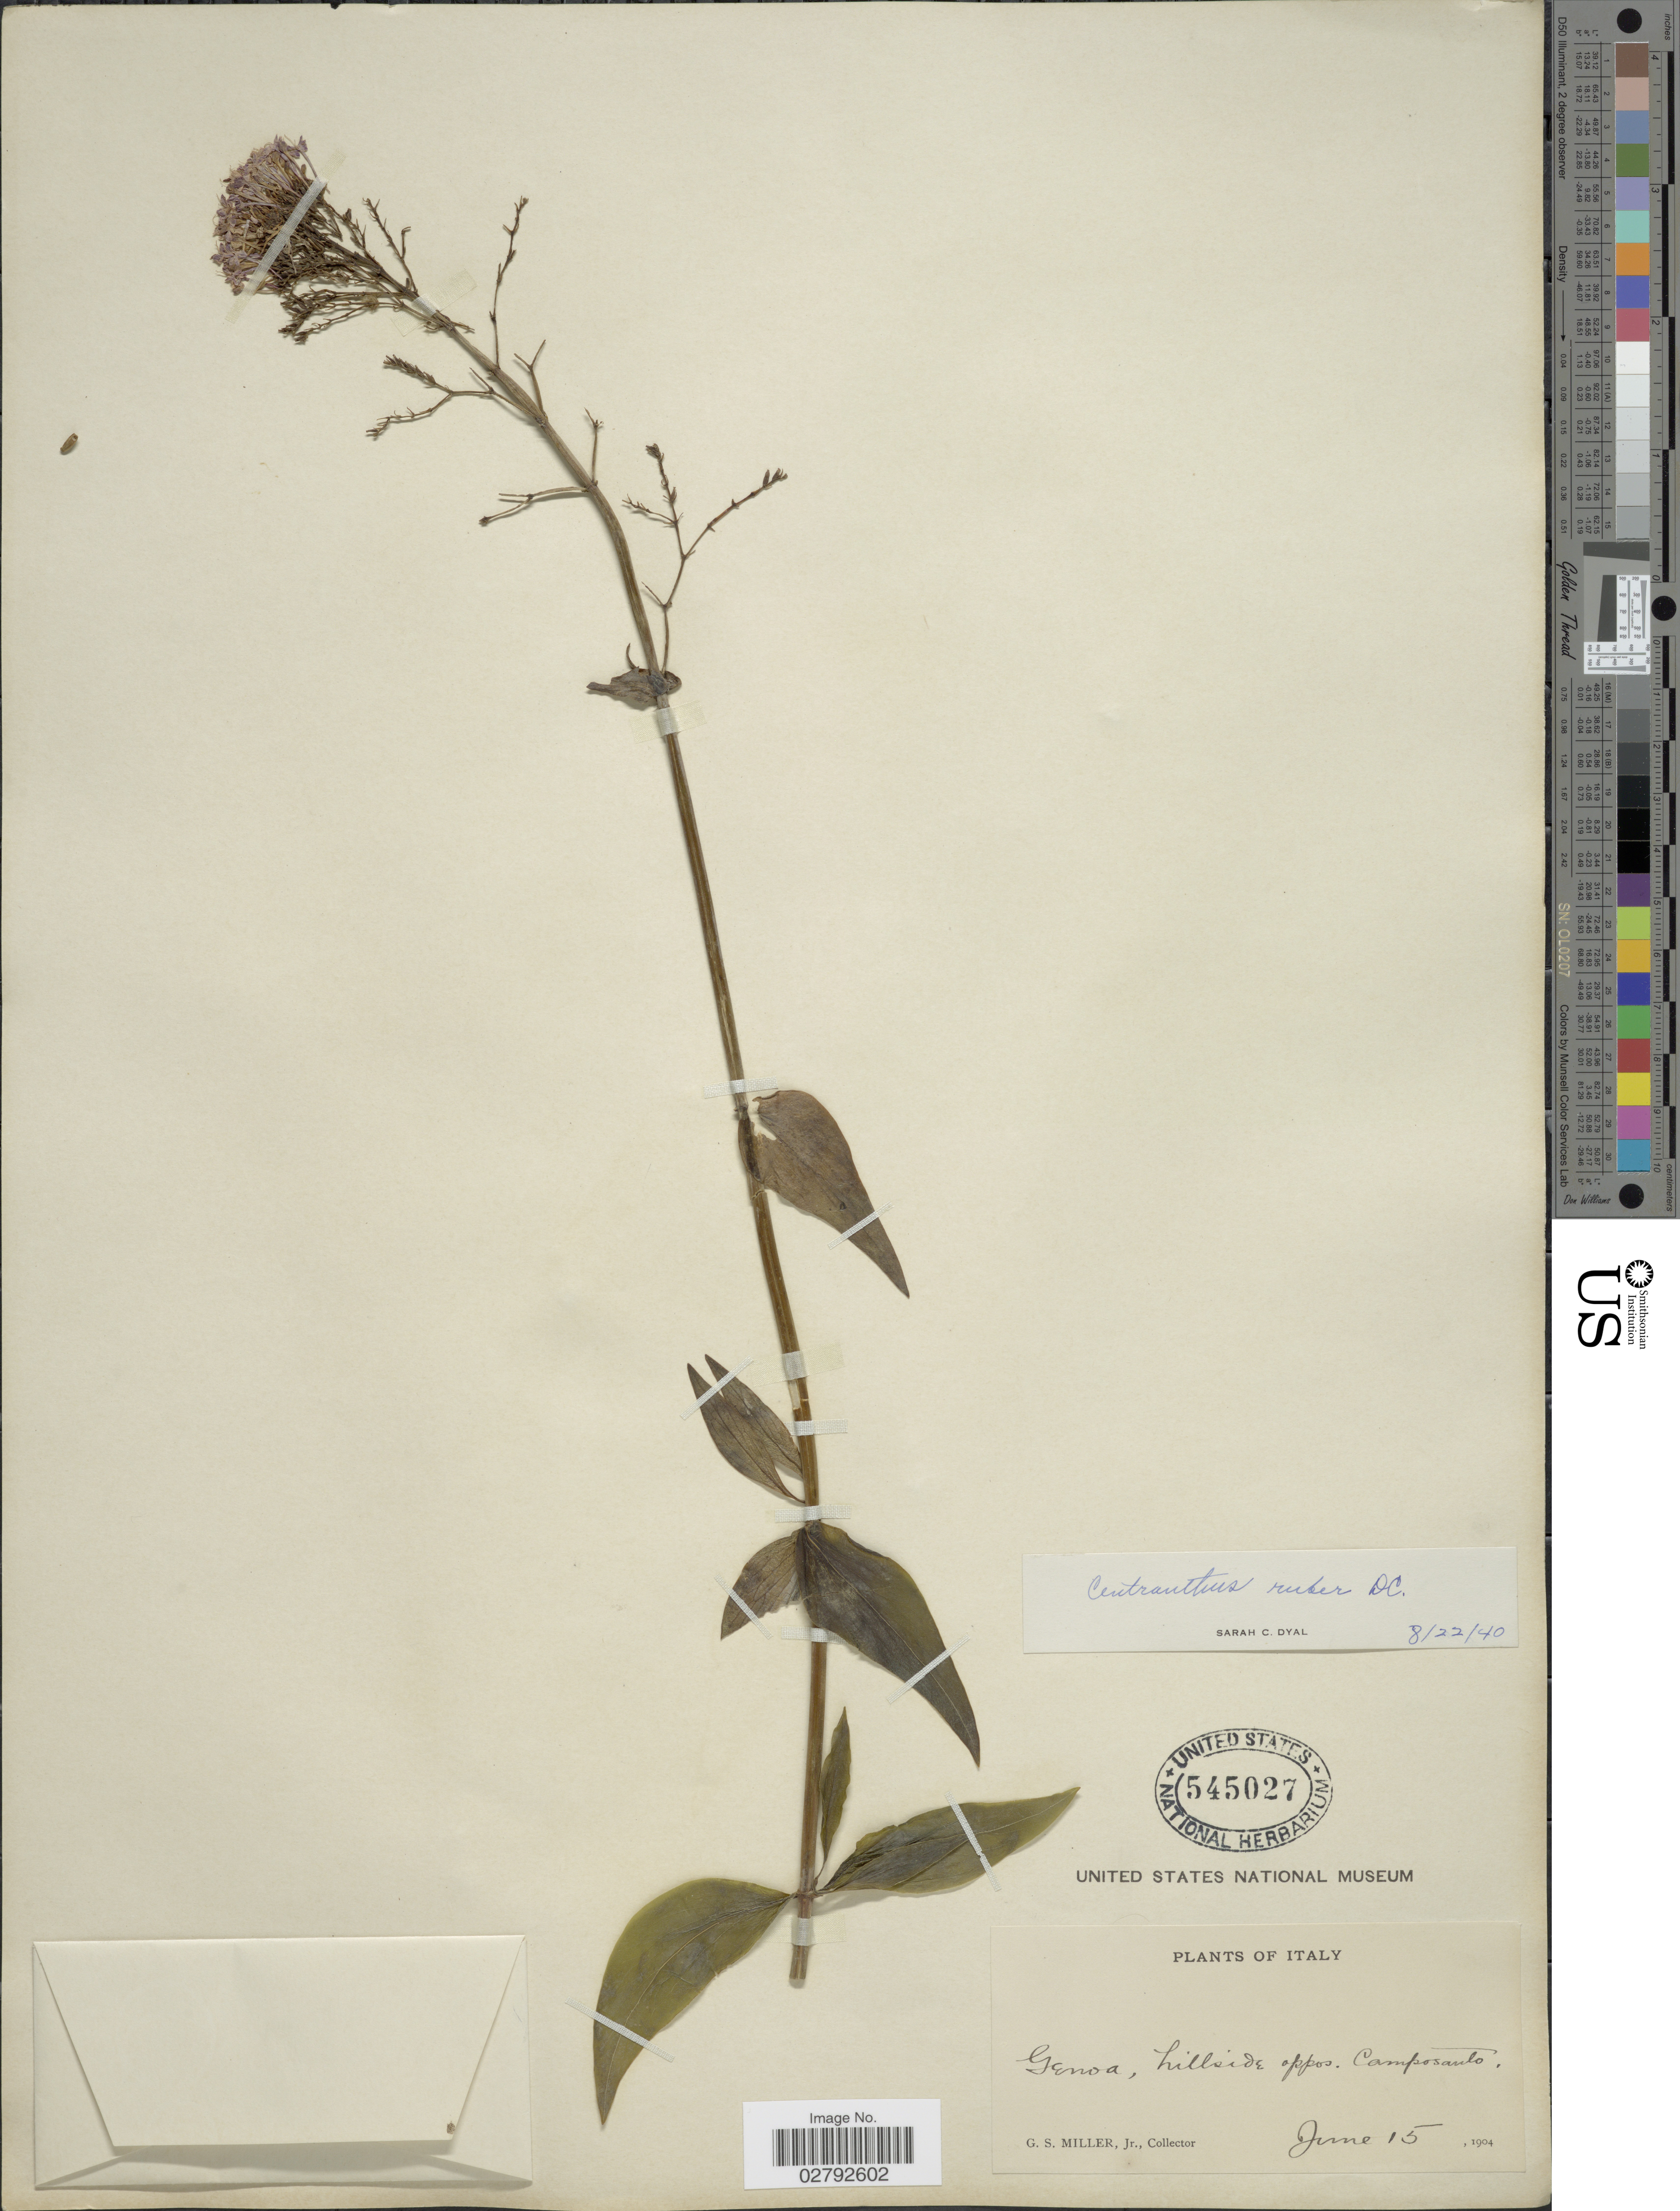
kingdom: Plantae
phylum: Tracheophyta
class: Magnoliopsida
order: Dipsacales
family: Caprifoliaceae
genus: Centranthus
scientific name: Centranthus ruber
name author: (L.) DC.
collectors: G. S. Miller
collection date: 1904-06-15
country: Italy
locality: Genoa, hillside oppos. Camposanto.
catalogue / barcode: US 545027